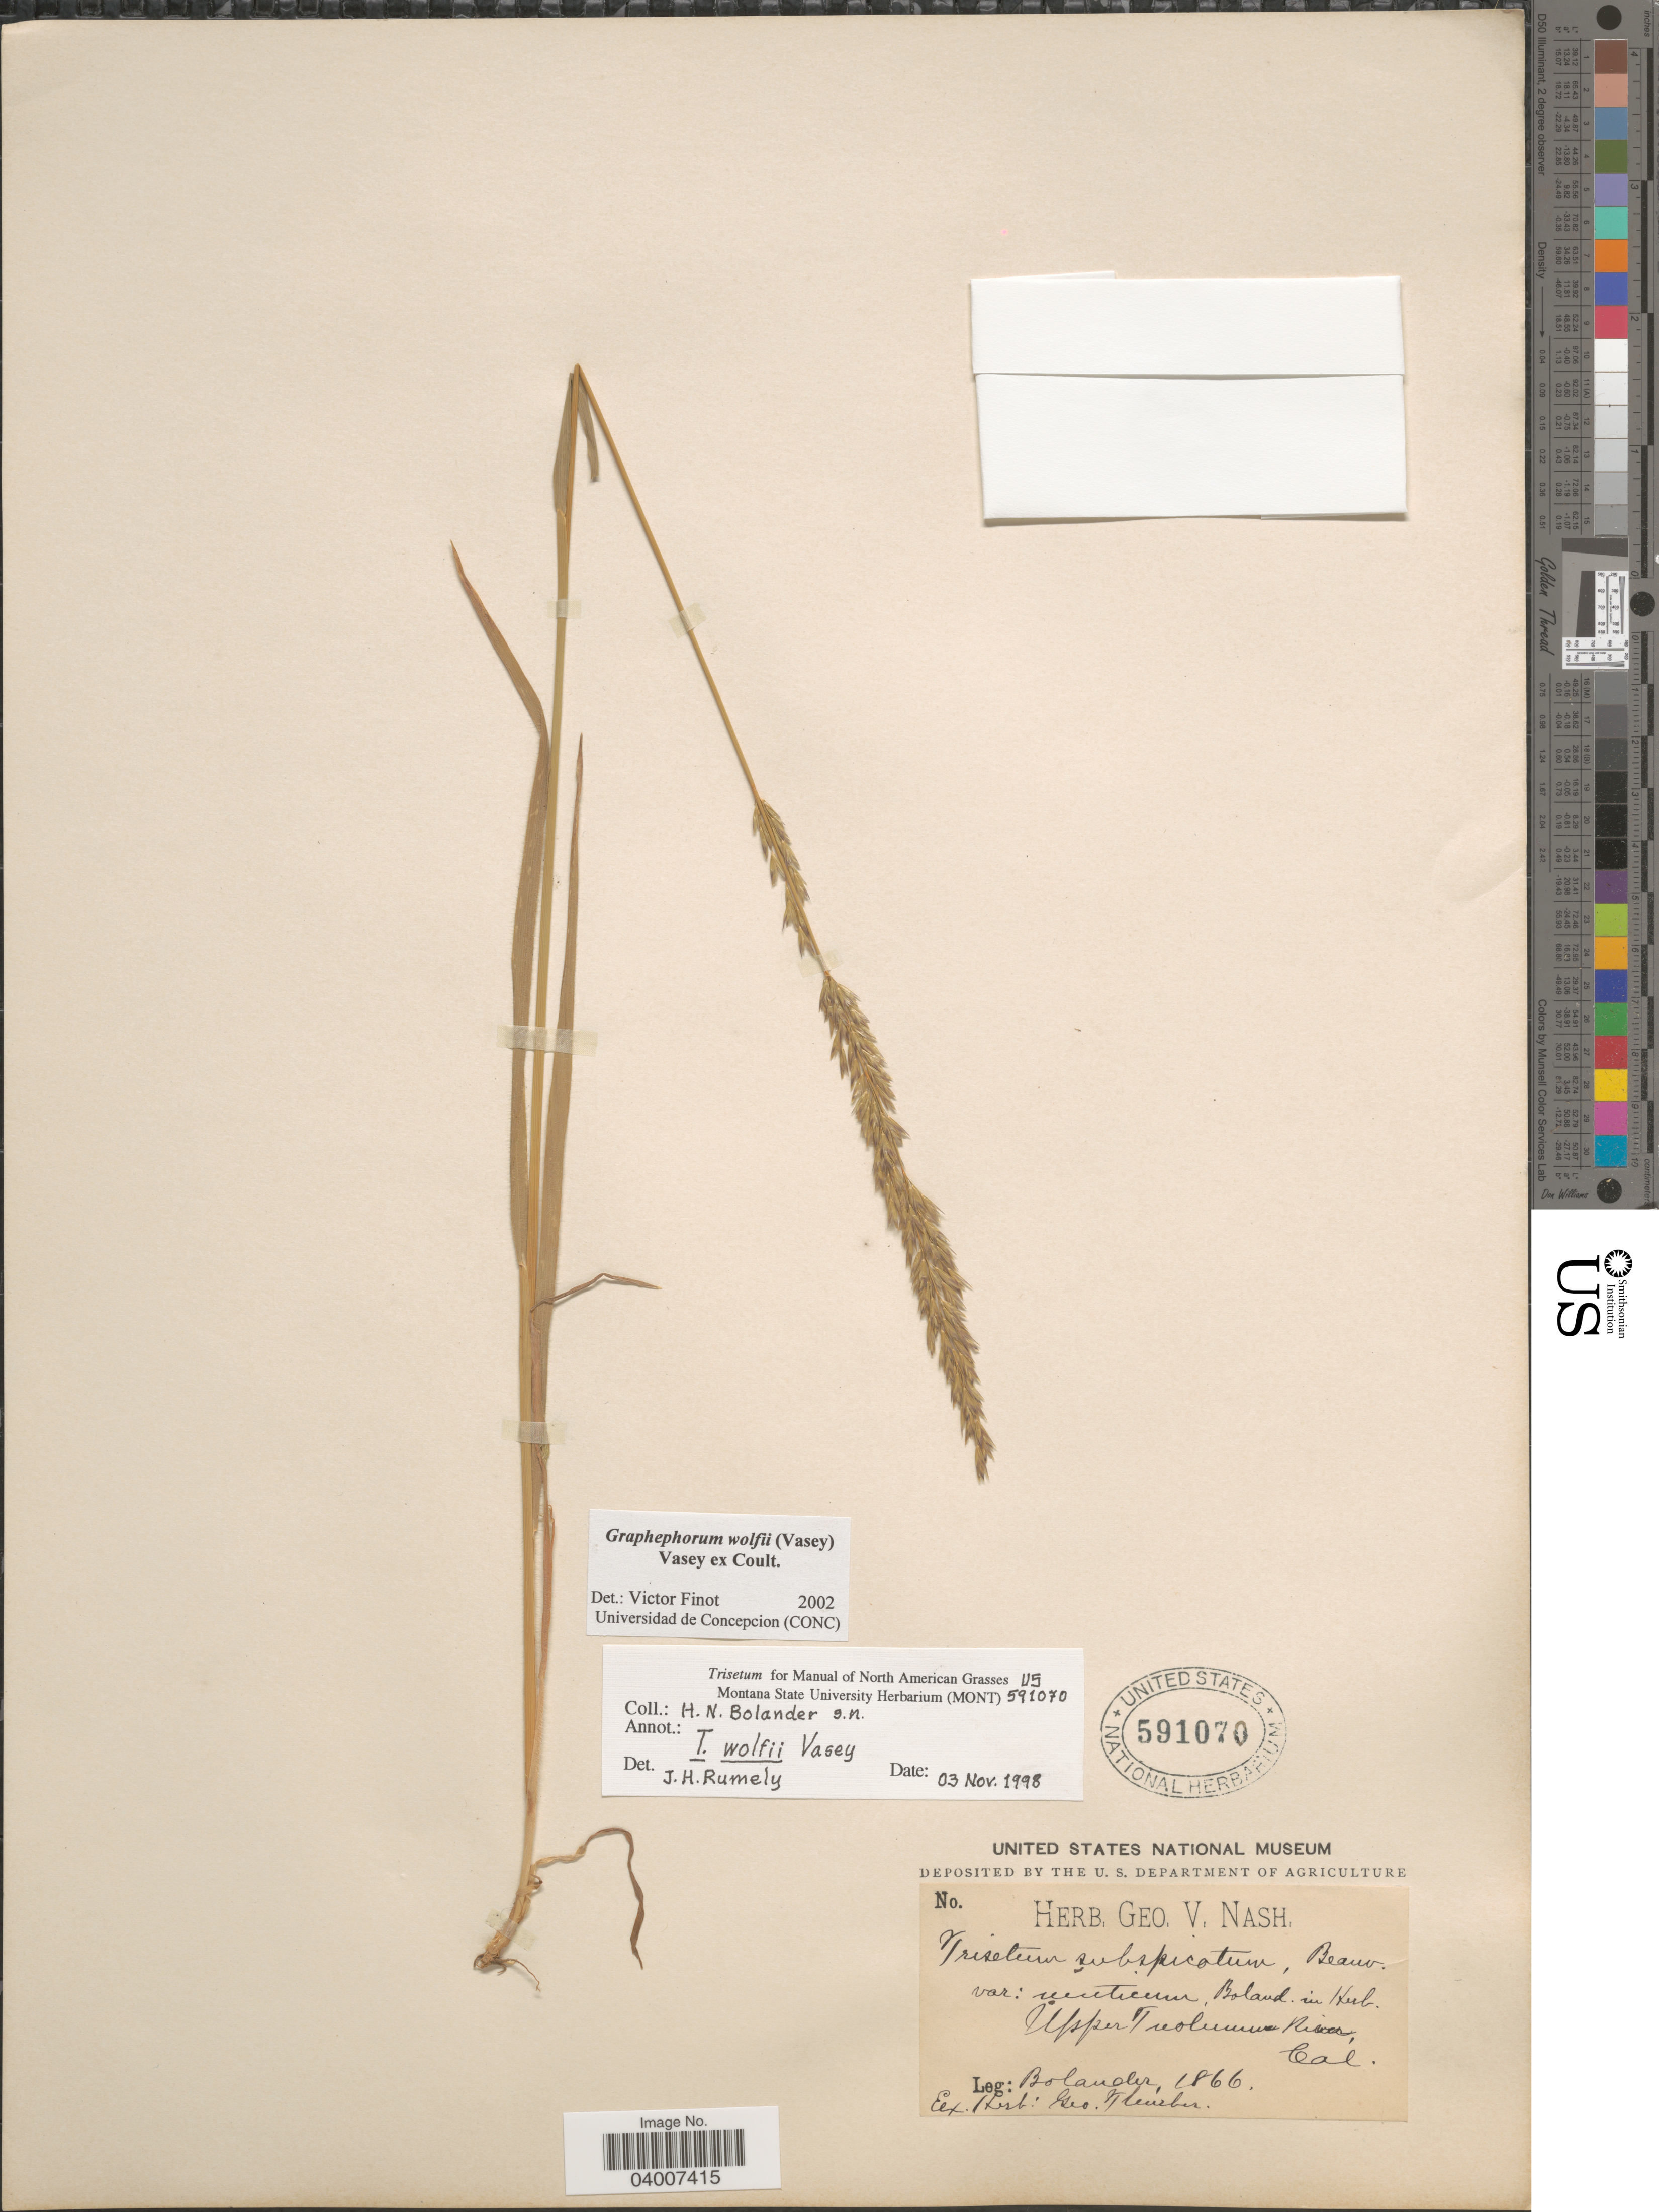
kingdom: Plantae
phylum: Tracheophyta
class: Liliopsida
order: Poales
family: Poaceae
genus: Graphephorum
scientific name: Graphephorum wolfii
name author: (E. Fourn.) Vasey ex Coult.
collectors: H. Bolander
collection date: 1866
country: United States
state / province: California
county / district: Tuolumne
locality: Upper Tuolumne Rivers.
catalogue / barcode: US 591070